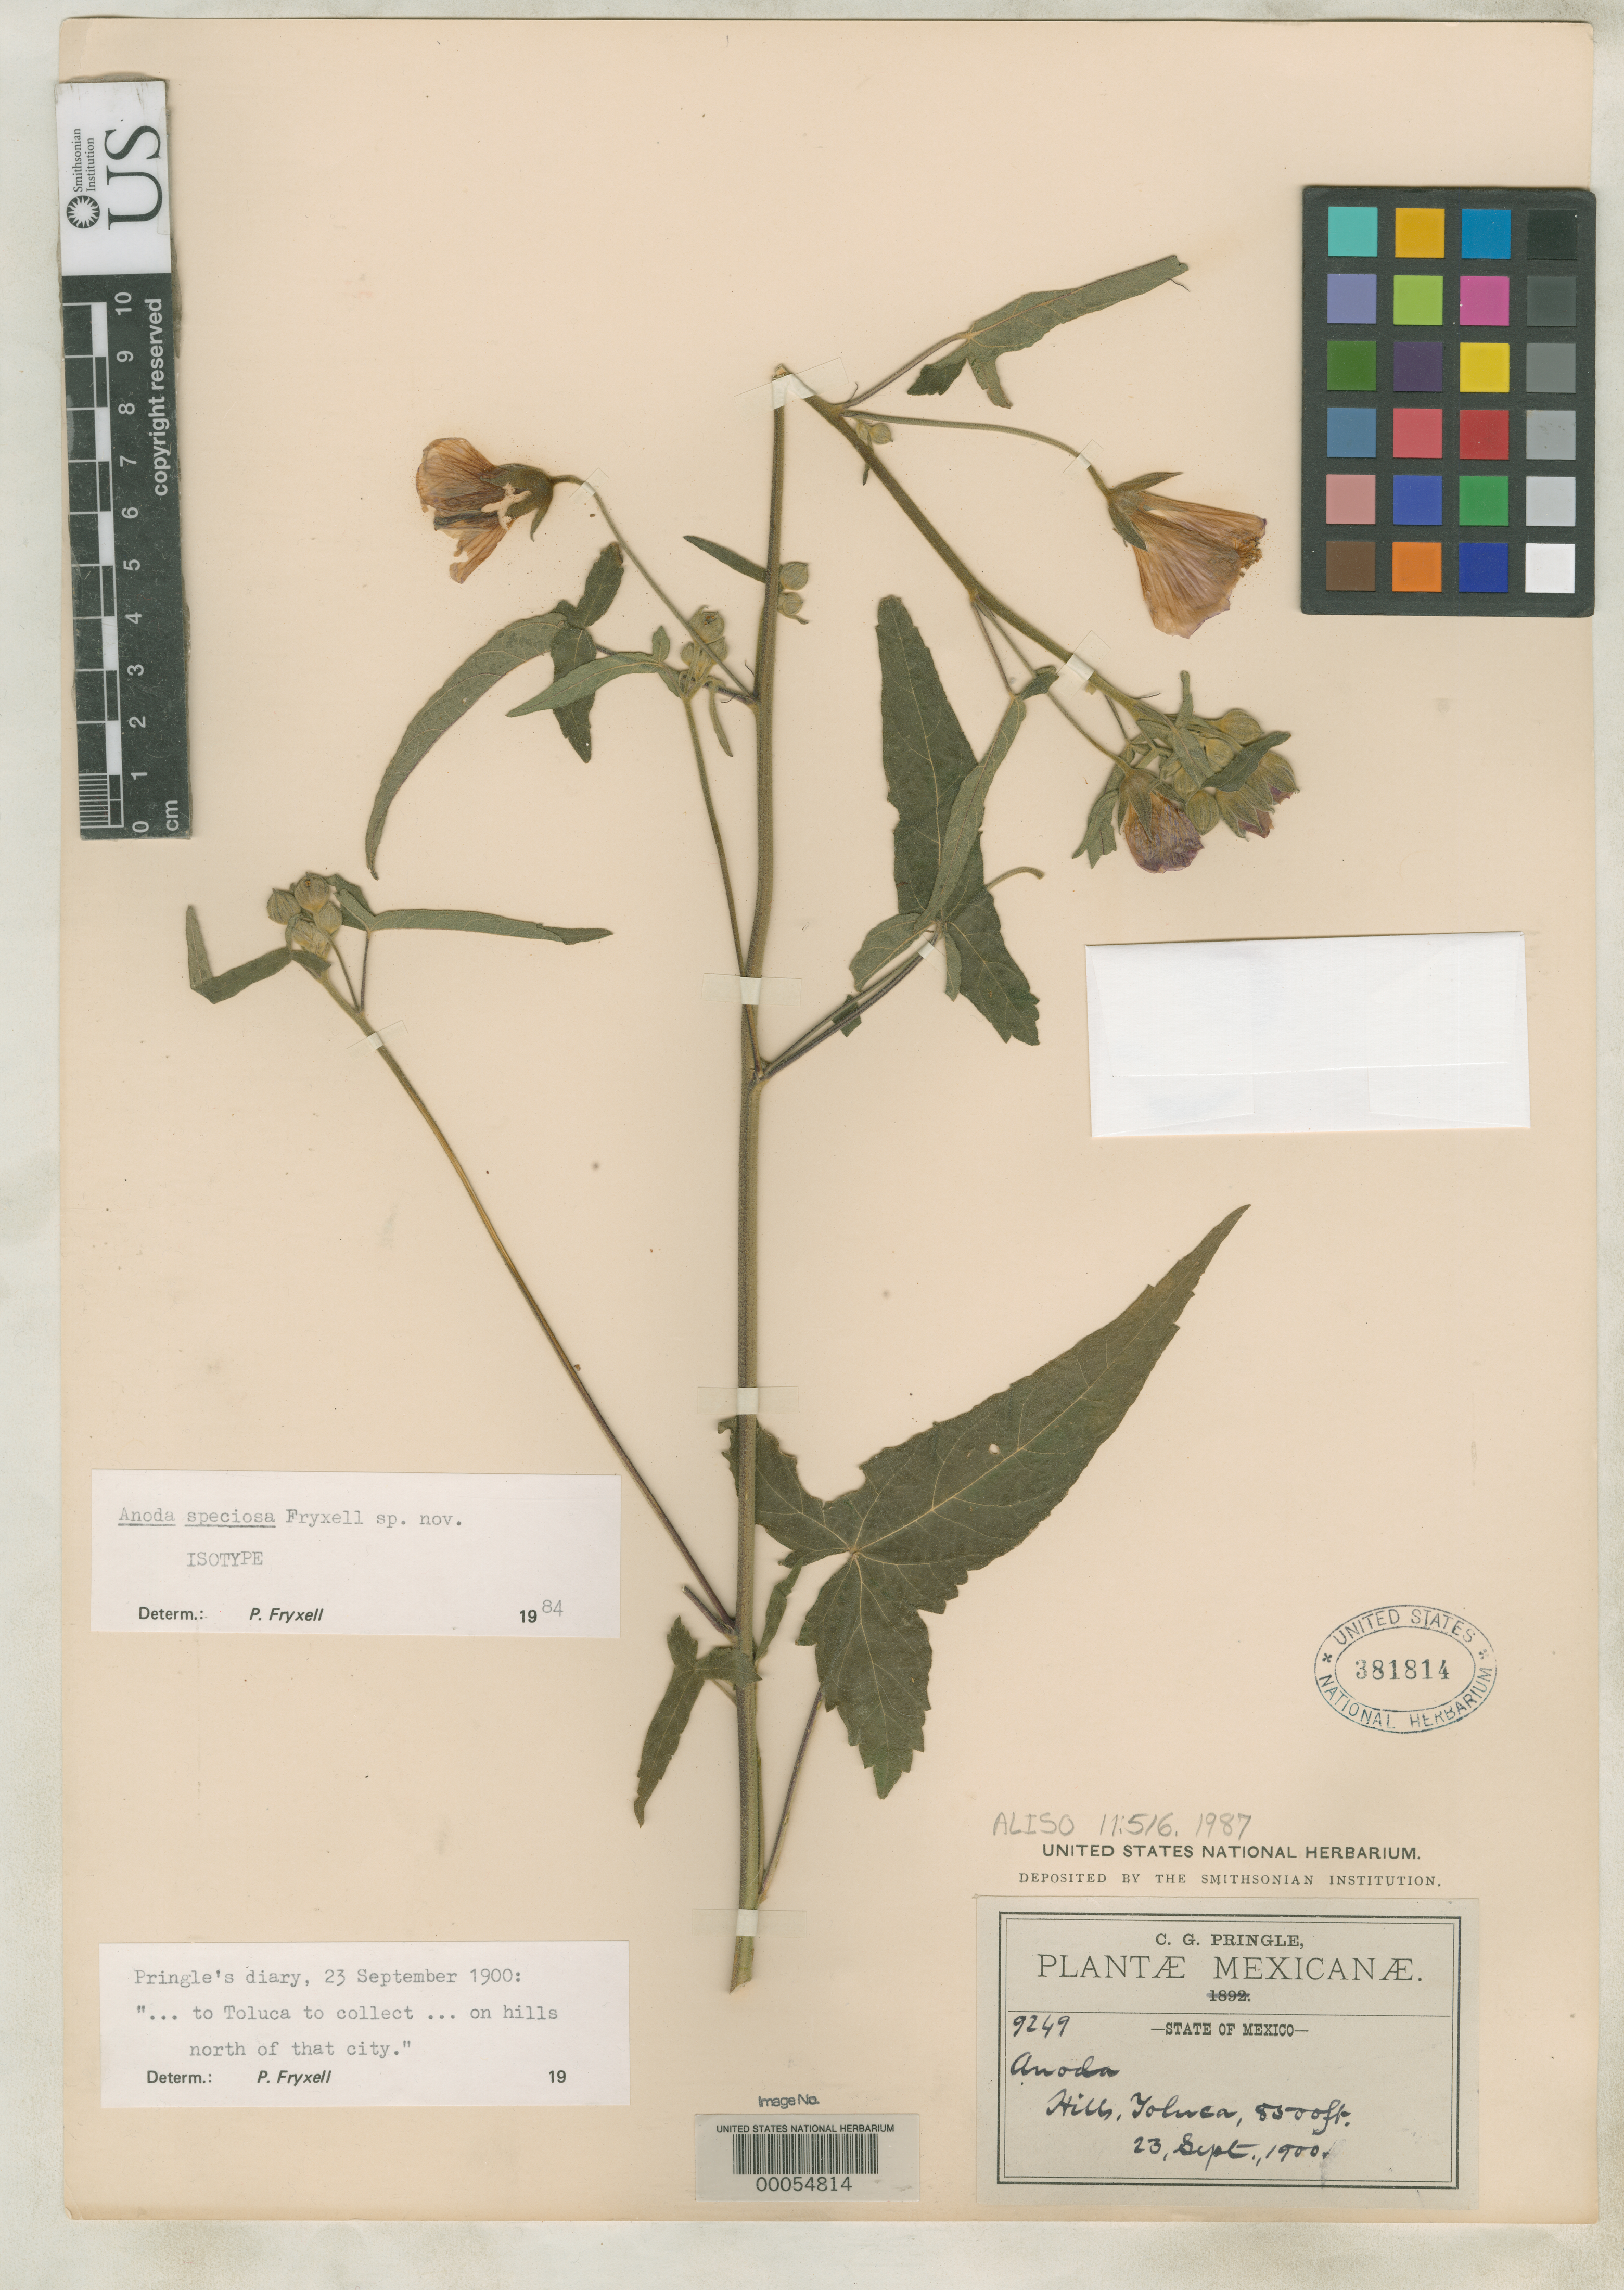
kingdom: Plantae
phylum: Tracheophyta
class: Magnoliopsida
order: Malvales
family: Malvaceae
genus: Anoda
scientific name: Anoda speciosa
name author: Fryxell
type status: Isotype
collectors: C. G. Pringle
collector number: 9249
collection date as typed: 23 Sep 1900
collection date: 1900-09-23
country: Mexico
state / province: México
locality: Hills N of Toluca.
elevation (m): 2591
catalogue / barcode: US 381814